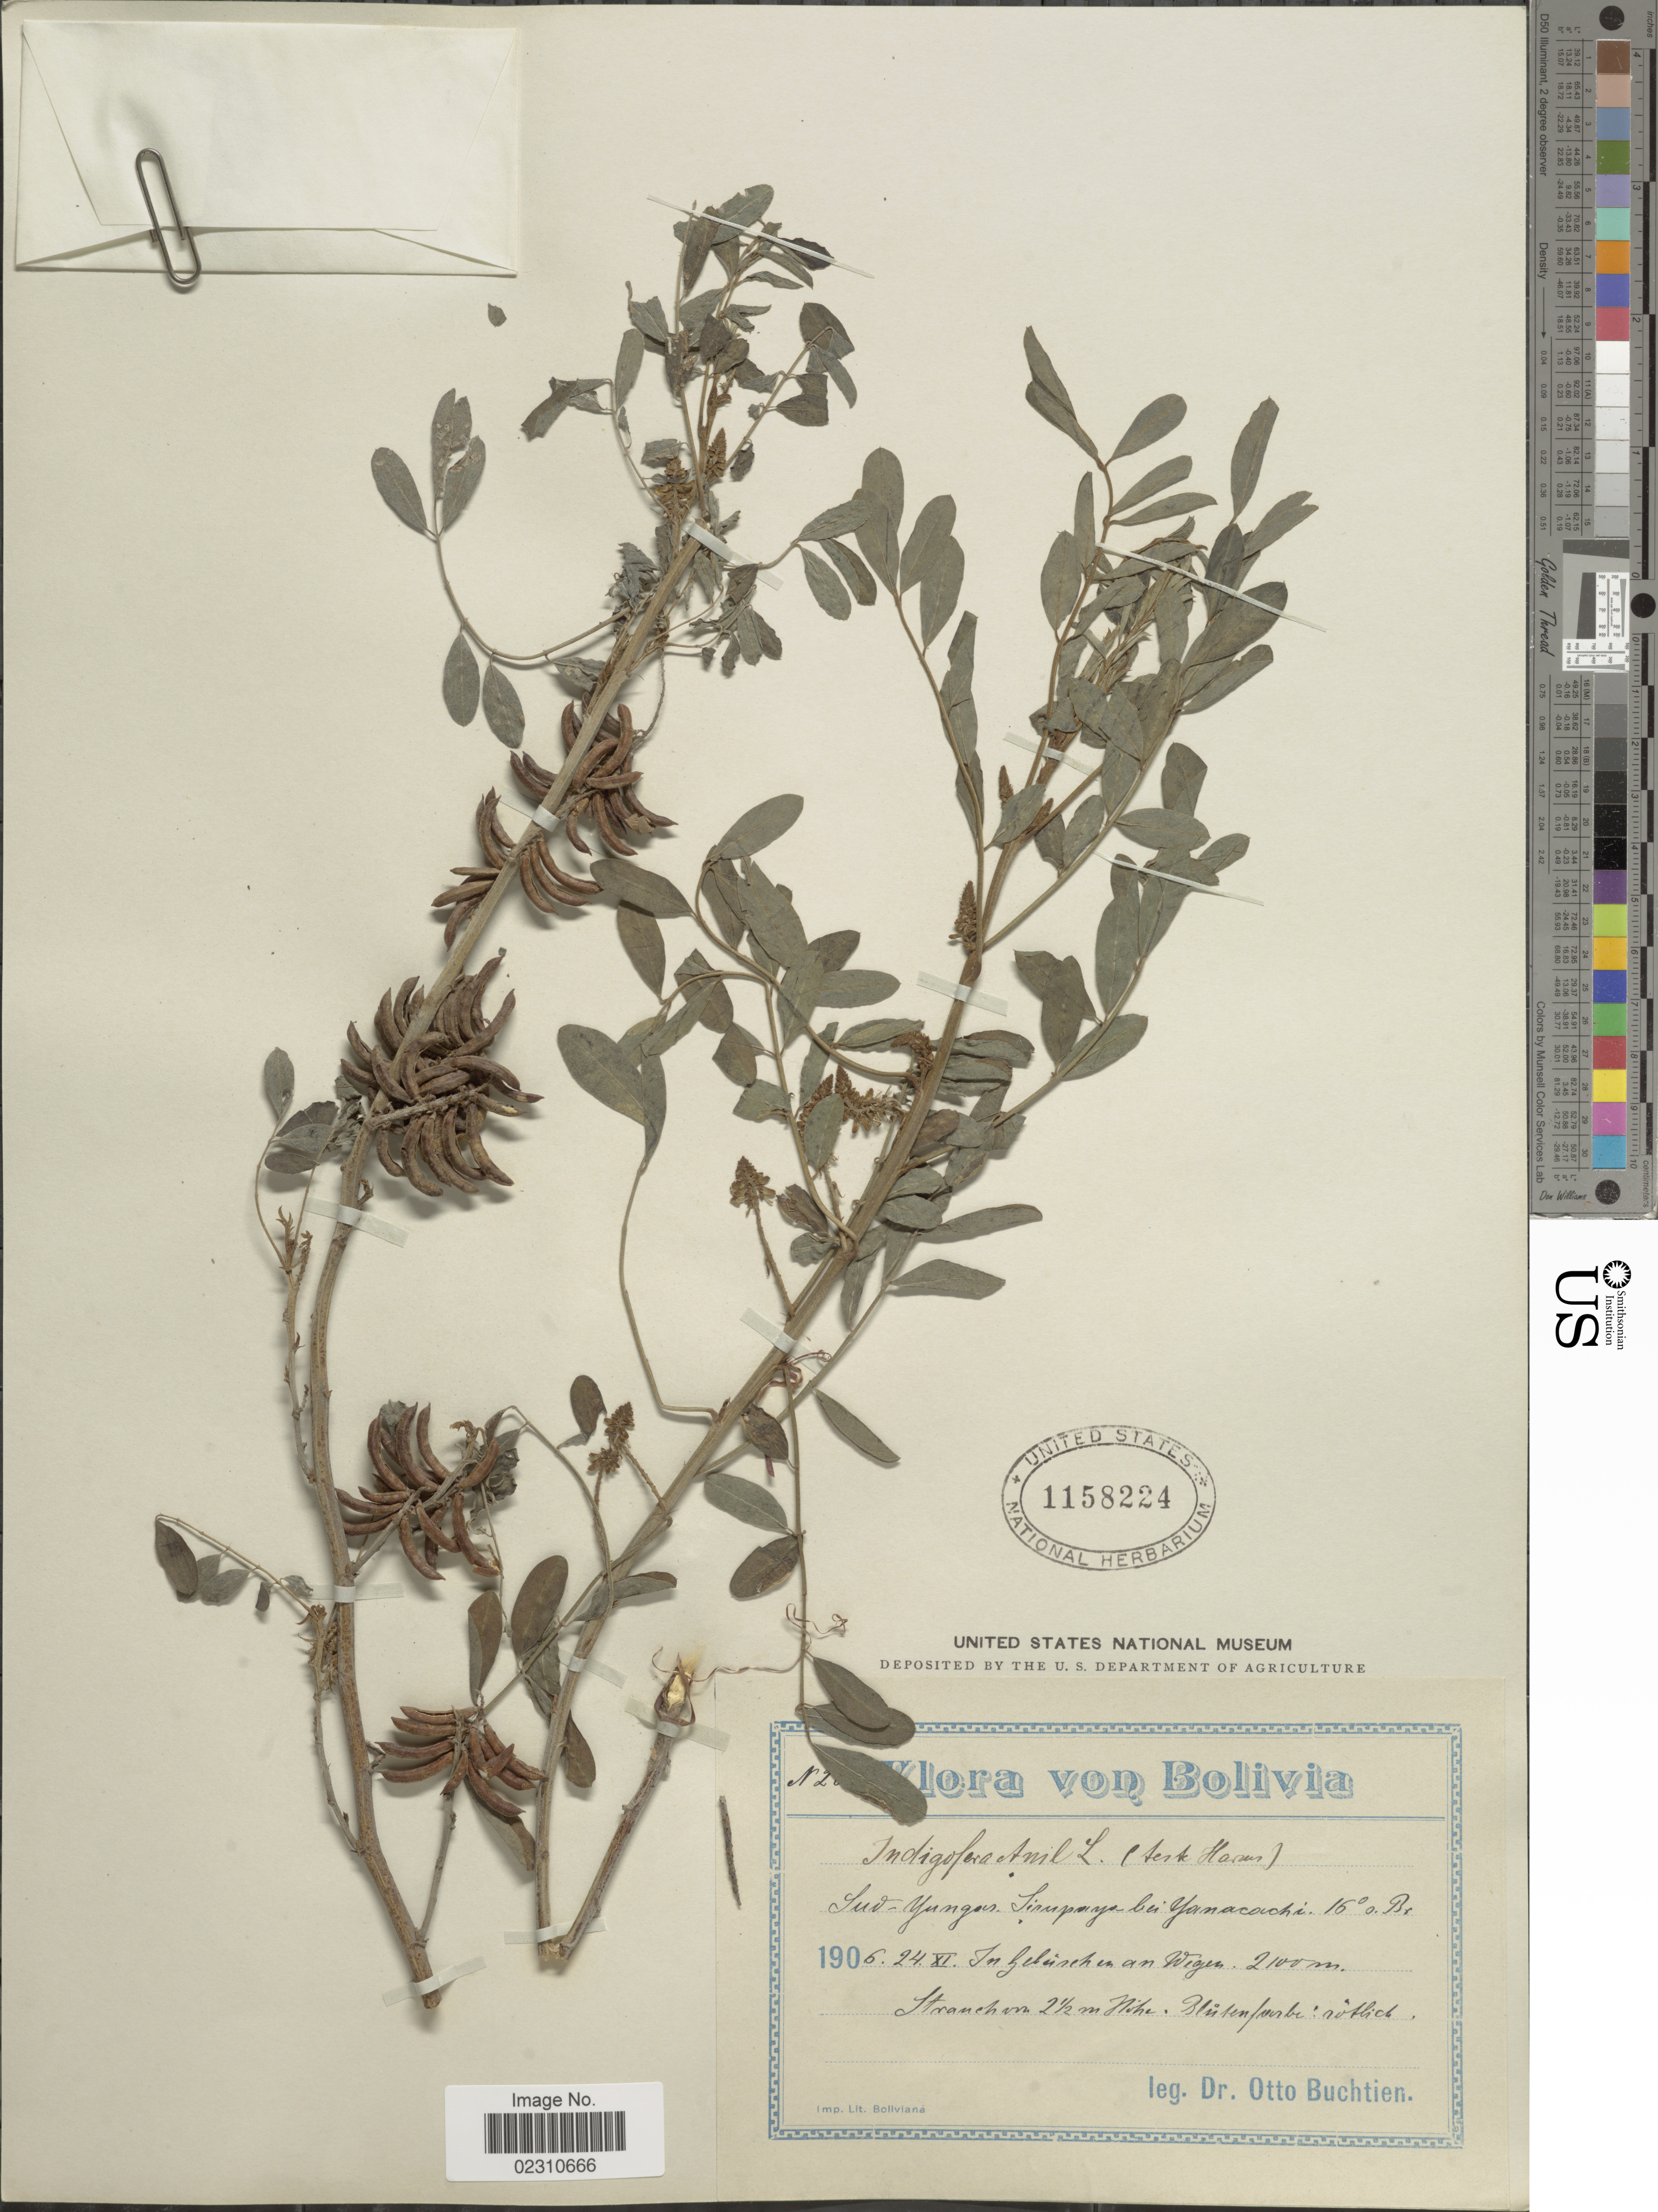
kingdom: Plantae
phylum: Tracheophyta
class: Magnoliopsida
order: Fabales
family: Fabaceae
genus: Indigofera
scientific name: Indigofera suffruticosa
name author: Mill.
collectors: O. Buchtien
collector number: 2!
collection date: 1906-11-24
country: Bolivia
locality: In gebuschen an Wegen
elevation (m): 2100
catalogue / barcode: US 1158224